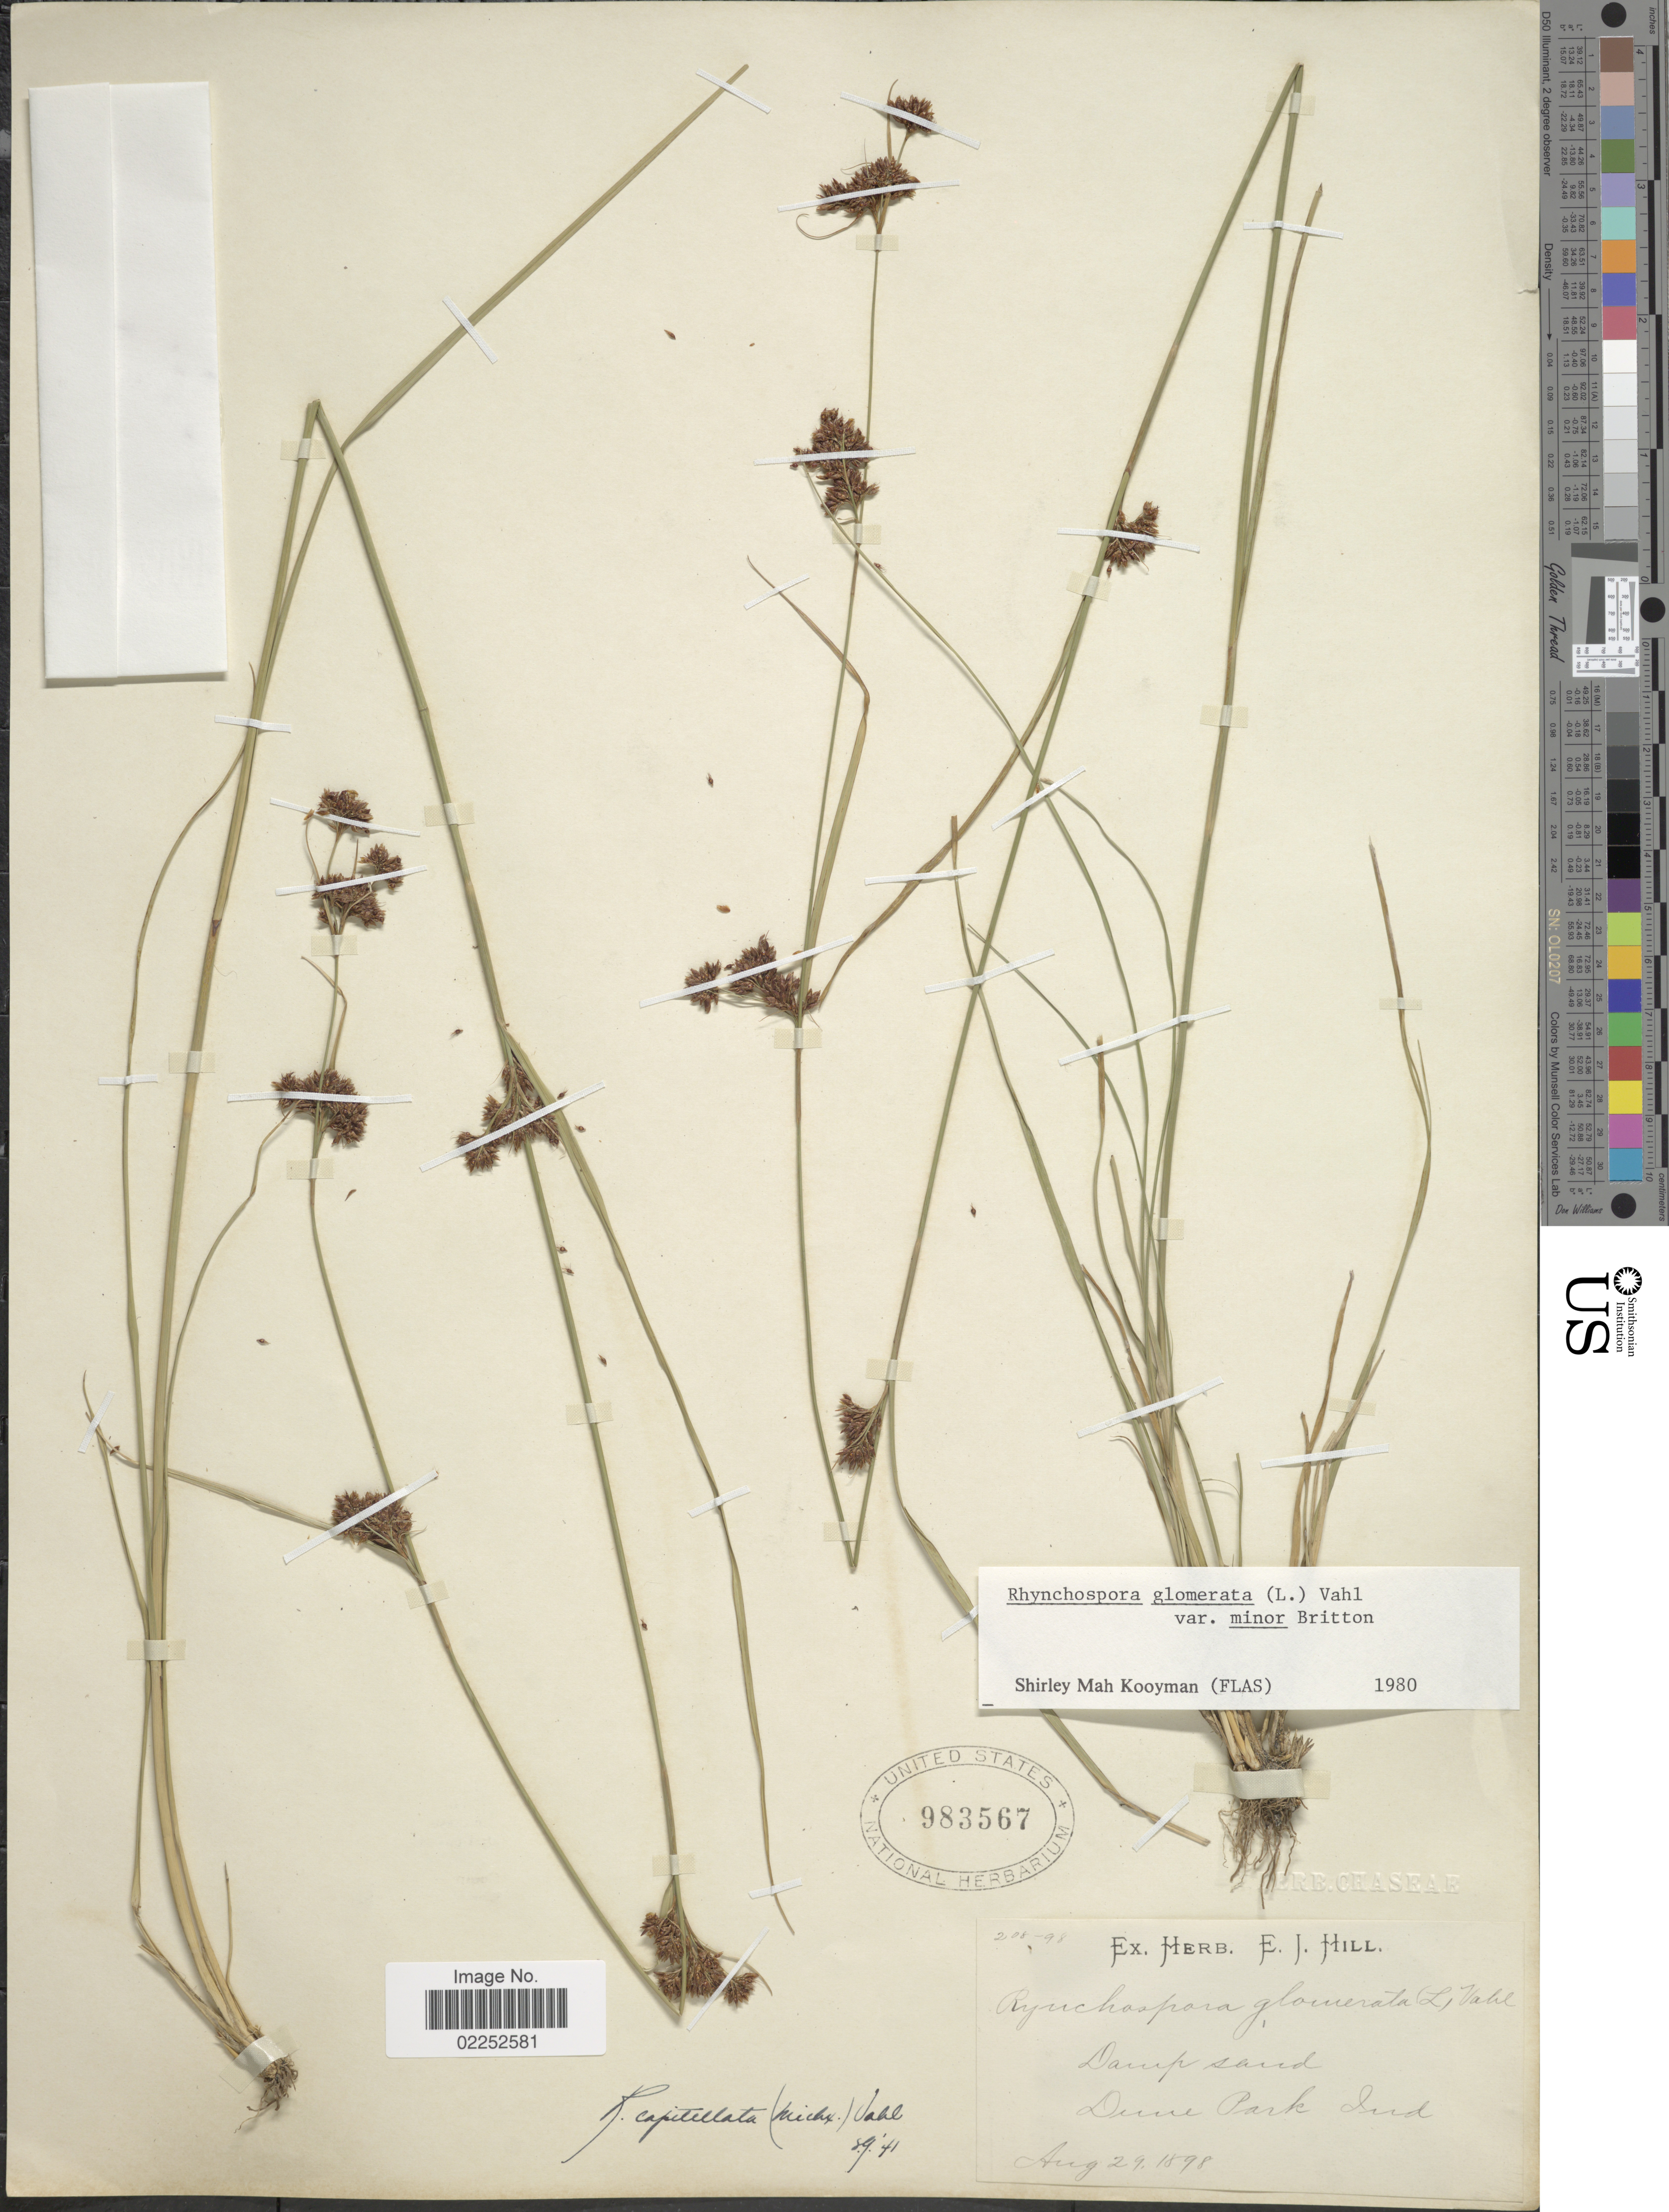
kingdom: Plantae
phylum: Tracheophyta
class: Liliopsida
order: Poales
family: Cyperaceae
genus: Rhynchospora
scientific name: Rhynchospora capitellata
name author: (Michx.) Vahl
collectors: ex herb. E.J. Hill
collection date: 1898-08-29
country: United States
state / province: Indiana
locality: Damp and, Dune Park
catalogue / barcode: US 983567